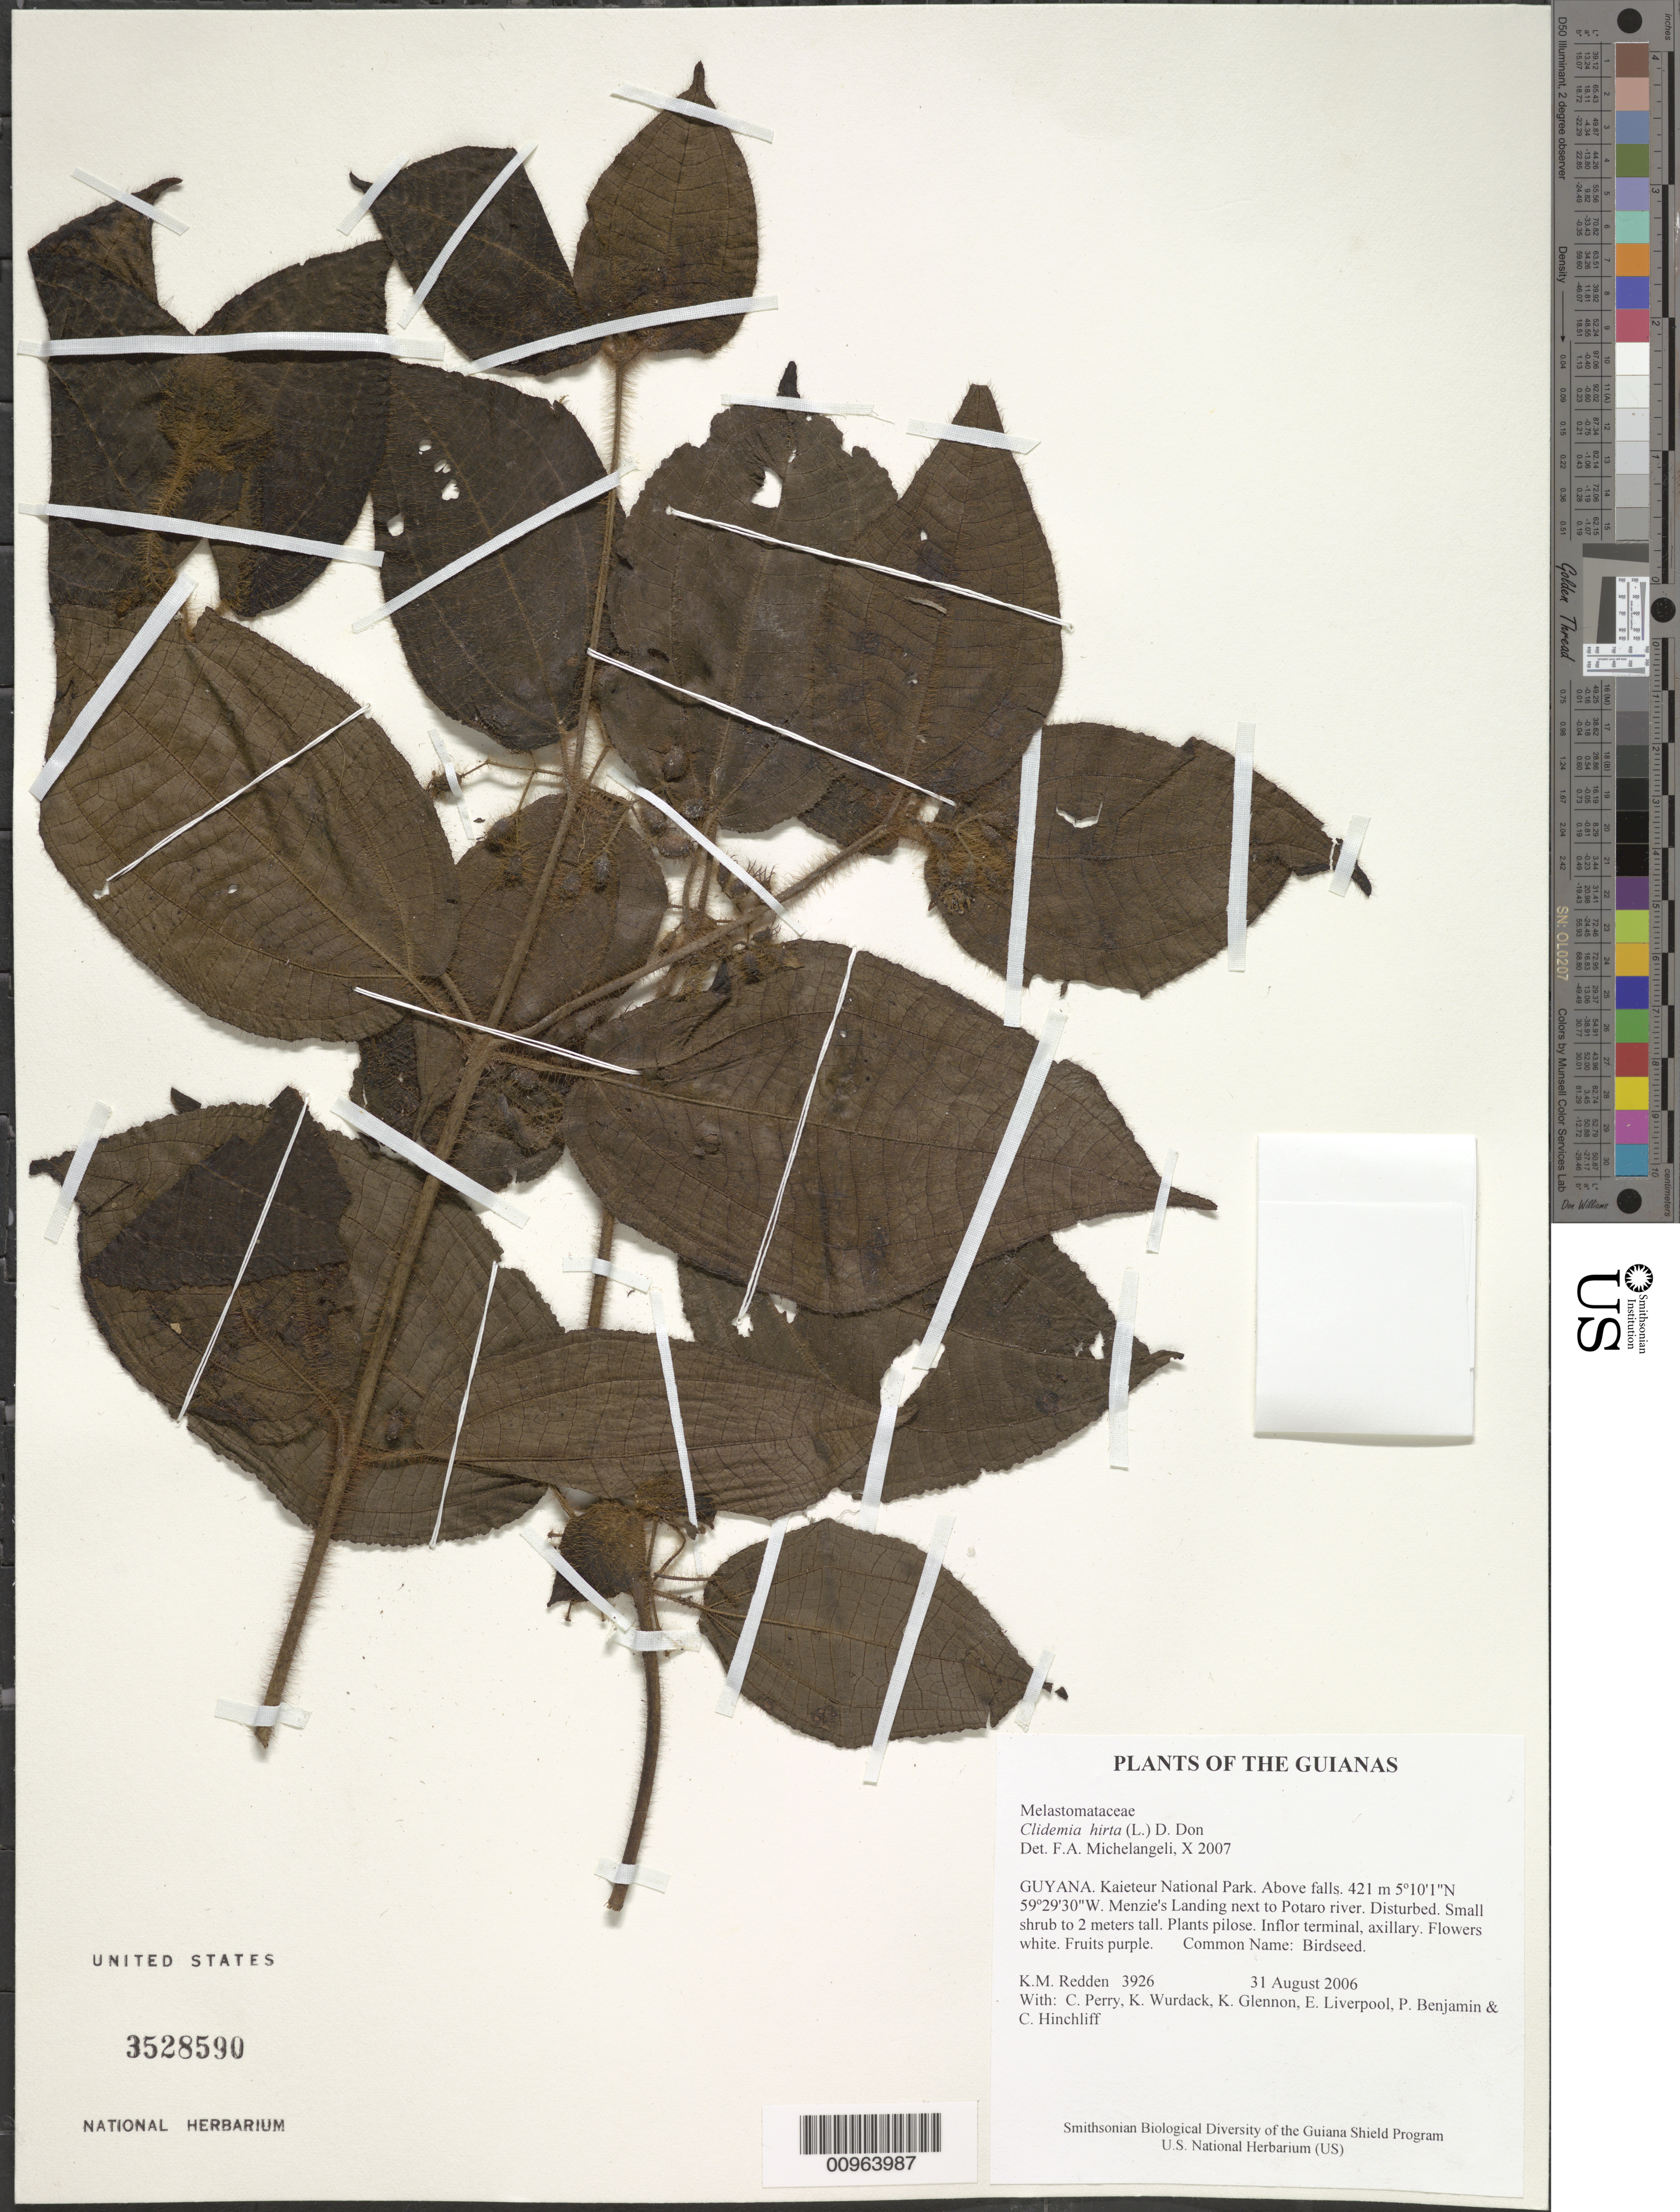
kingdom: Plantae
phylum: Tracheophyta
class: Magnoliopsida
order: Myrtales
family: Melastomataceae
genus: Clidemia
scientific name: Clidemia hirta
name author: (L.) D. Don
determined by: Michelangeli, F. A.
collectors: K. M. Redden, C. Perry, K. Wurdack, K. Glennon, E. Liverpool, P. Benjamin & C. E. Hinchliff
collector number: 3926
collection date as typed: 31 August 2006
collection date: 2006-08-31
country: Guyana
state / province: Potaro-Siparuni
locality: Kaieteur National Park. Above falls. Menzie's Landing next to Potaro river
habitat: Disturbed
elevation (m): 421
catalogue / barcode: US 3528590